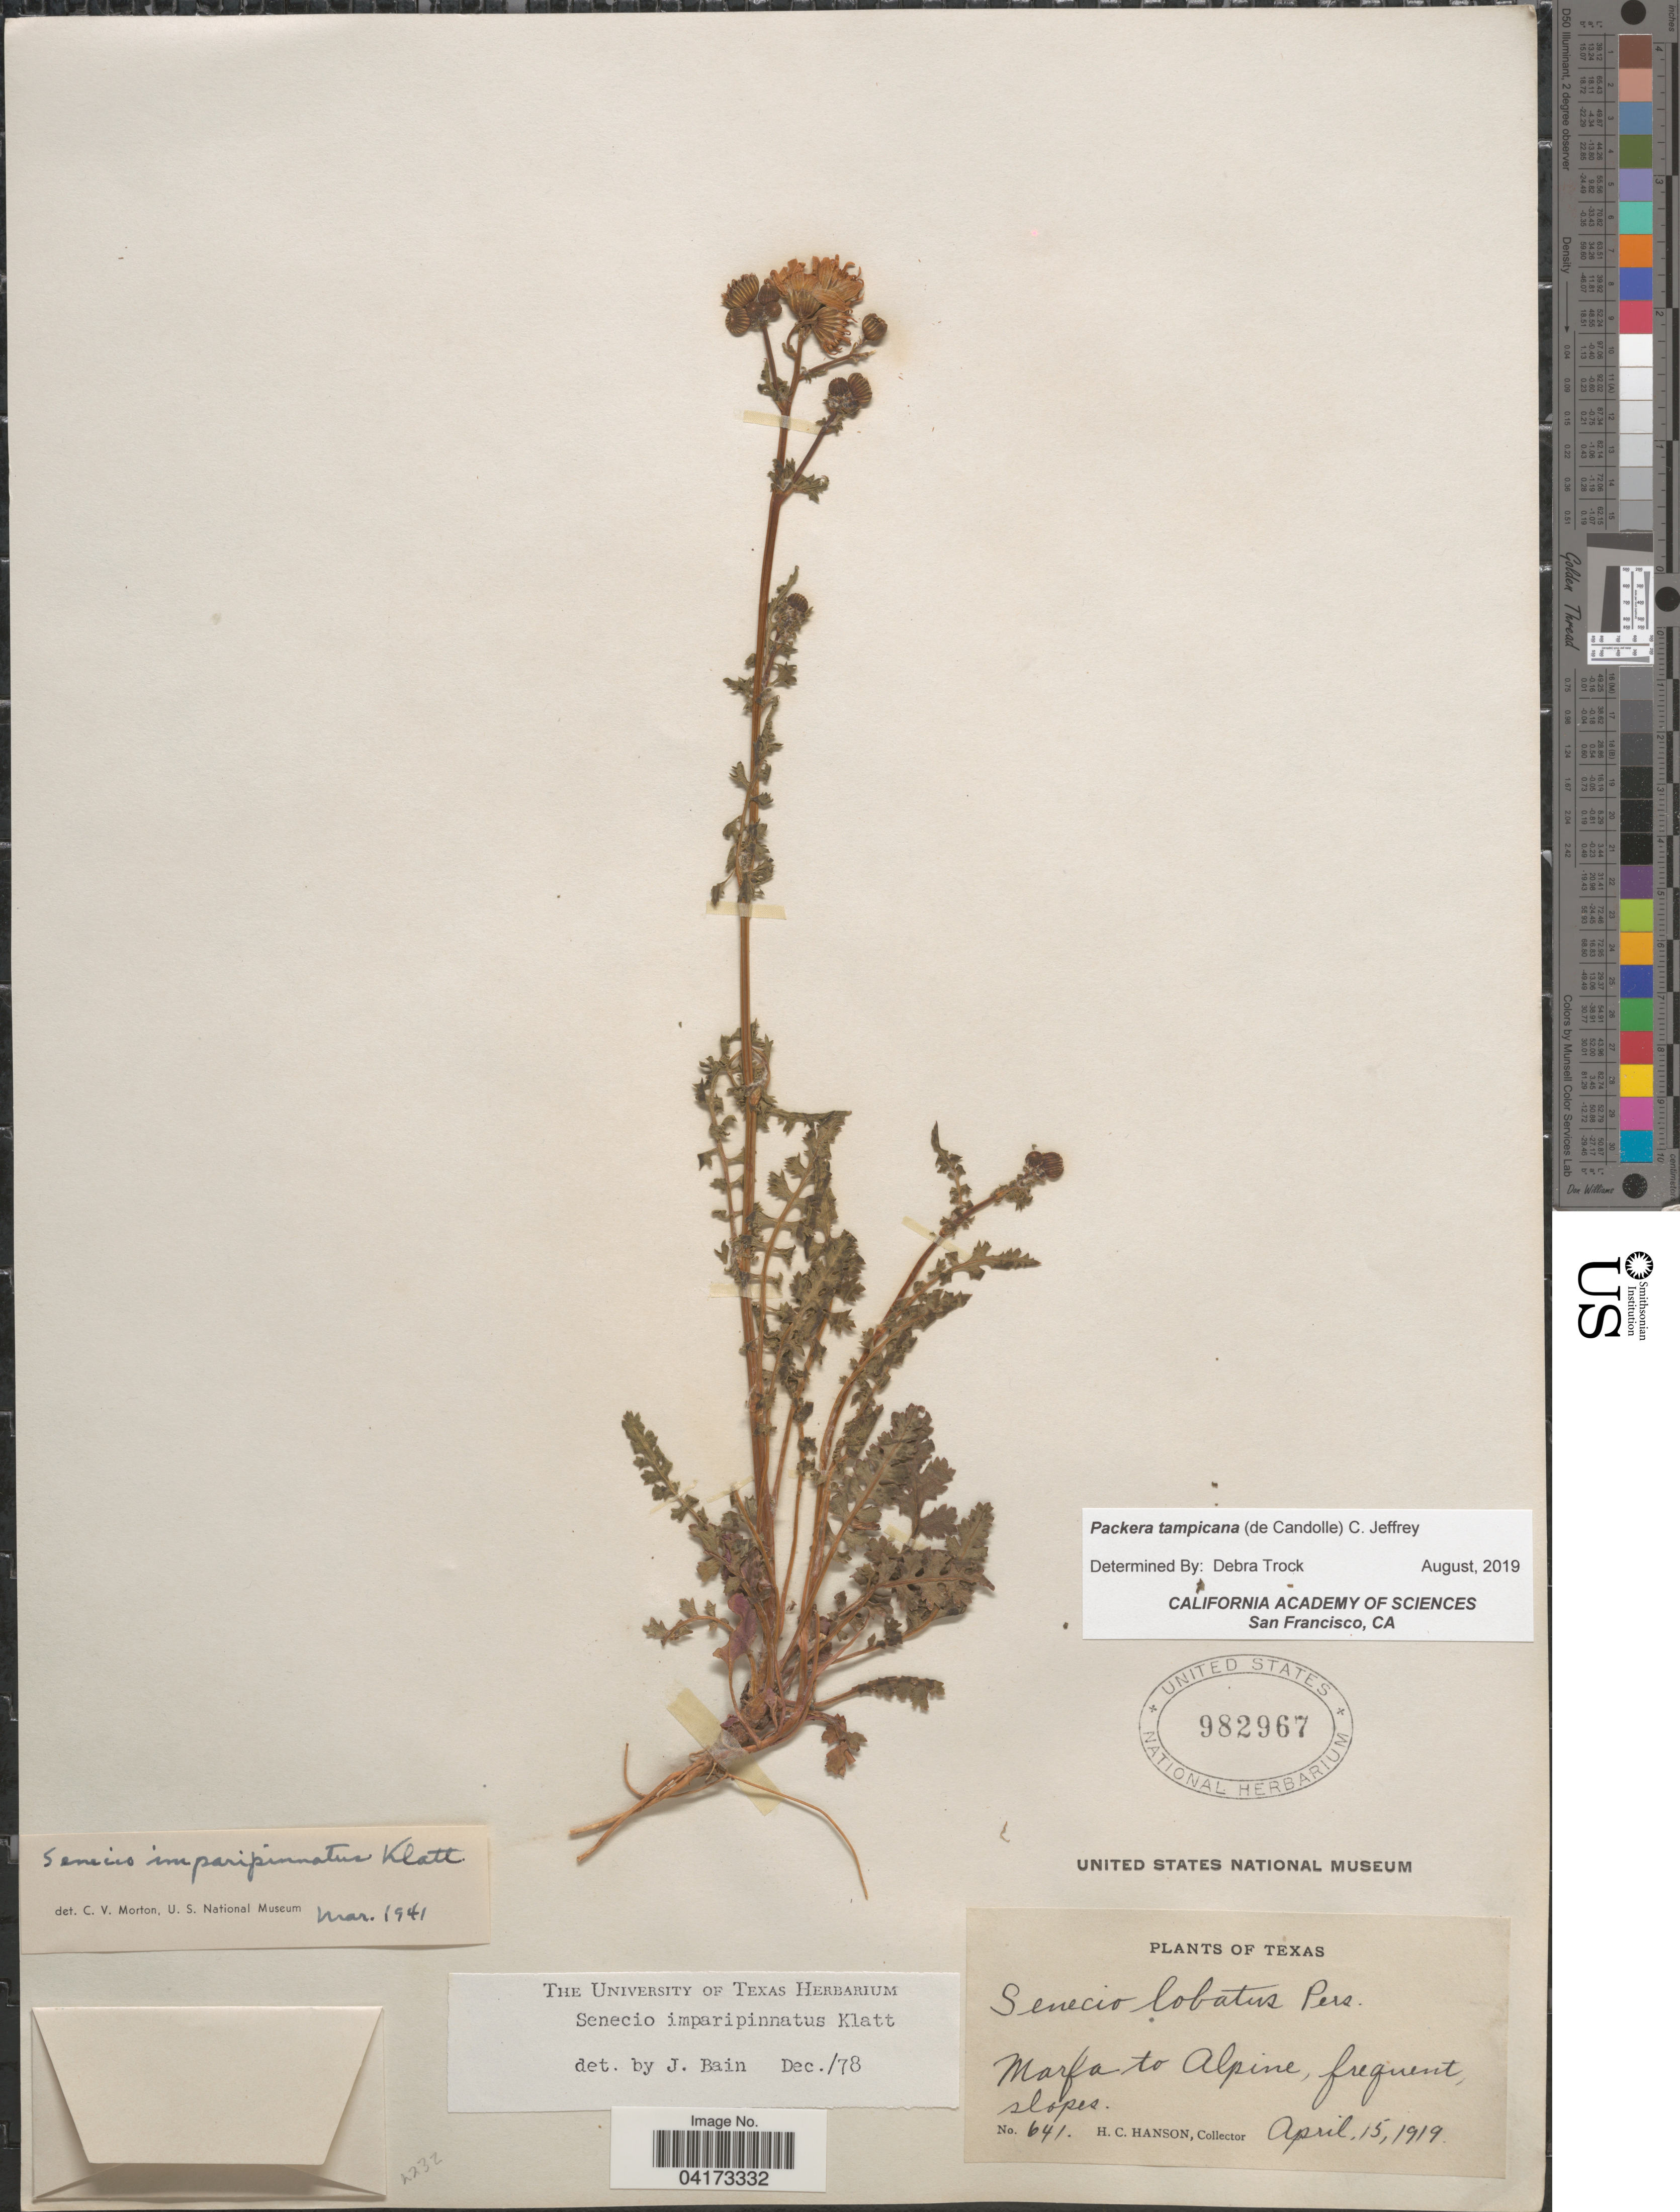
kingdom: Plantae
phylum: Tracheophyta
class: Magnoliopsida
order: Asterales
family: Asteraceae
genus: Packera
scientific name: Packera tampicana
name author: (DC.) C. Jeffrey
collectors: H. Hanson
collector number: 641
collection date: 1919-04-15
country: United States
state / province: Texas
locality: Marfa to Alpine, frequent, slopes.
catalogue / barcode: US 982967